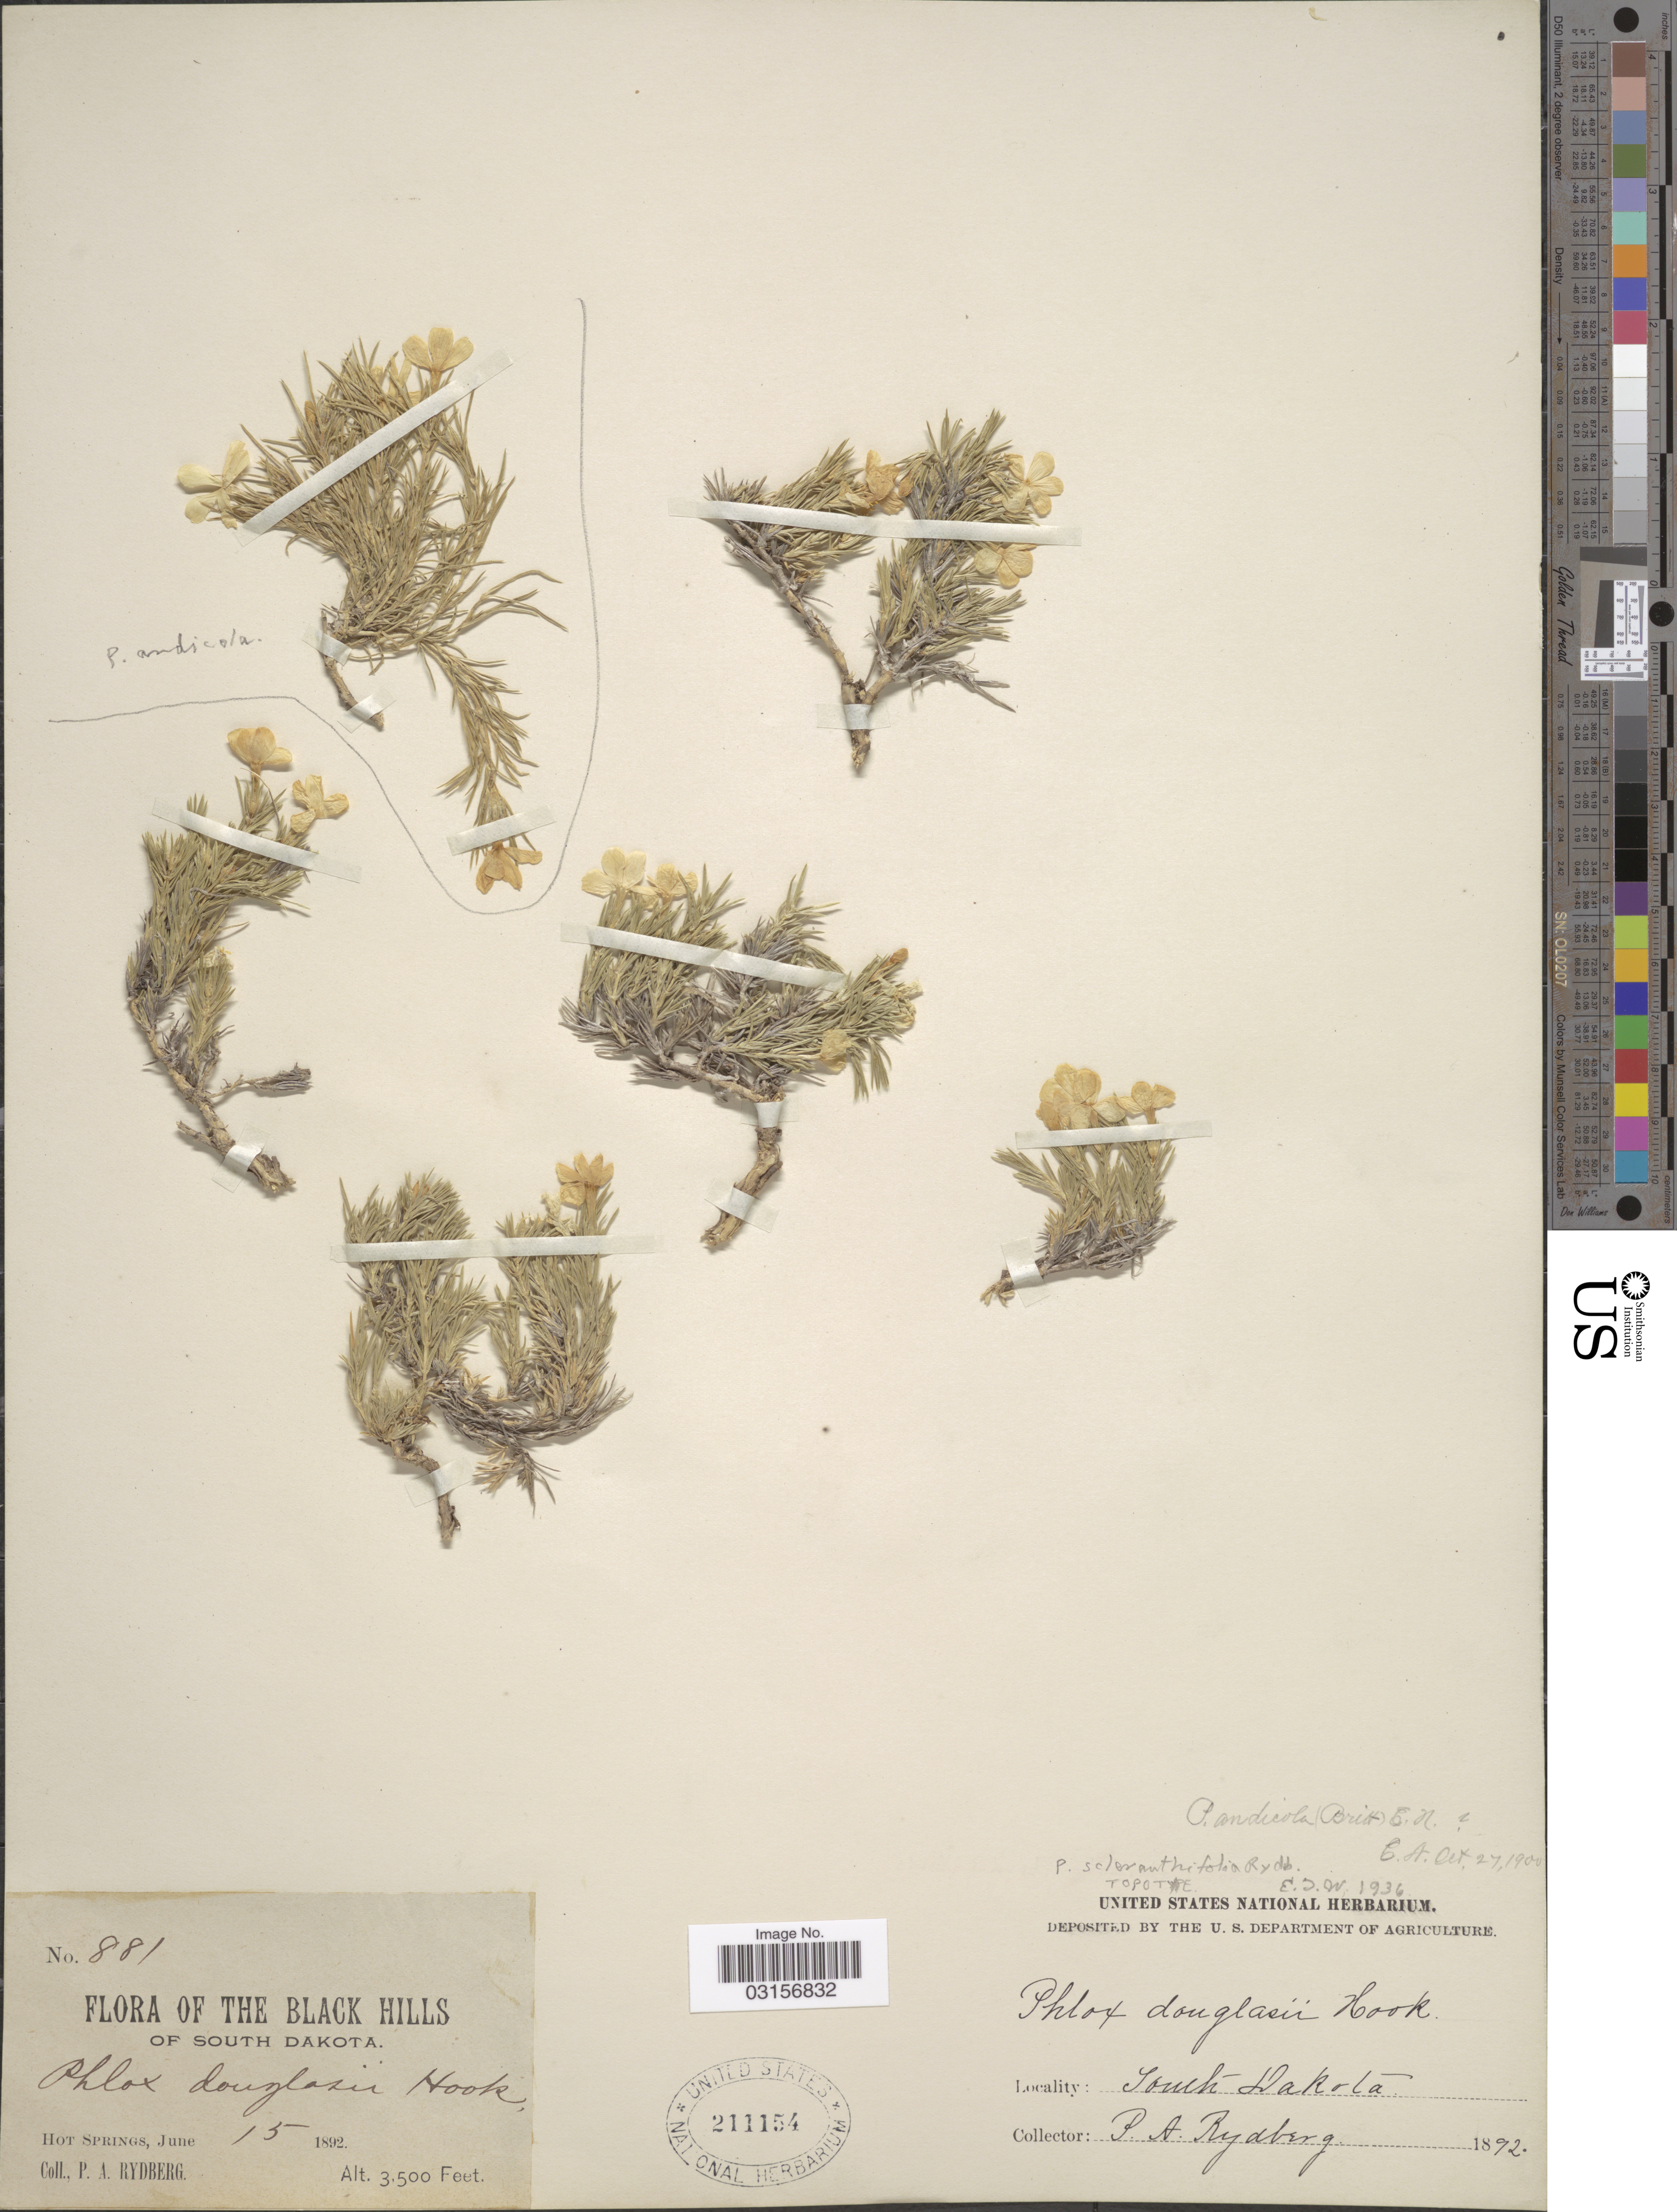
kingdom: Plantae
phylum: Tracheophyta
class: Magnoliopsida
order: Ericales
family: Polemoniaceae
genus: Phlox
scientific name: Phlox andicola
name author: (Britton) E.E. Nelson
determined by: Mayfield, M. H.; Ferguson, C. J.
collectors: P. A. Rydberg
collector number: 881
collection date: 1892-06-15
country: United States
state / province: South Dakota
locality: The Black Hills of South Dakota, Hot Springs.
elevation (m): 1067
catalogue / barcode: US 211154